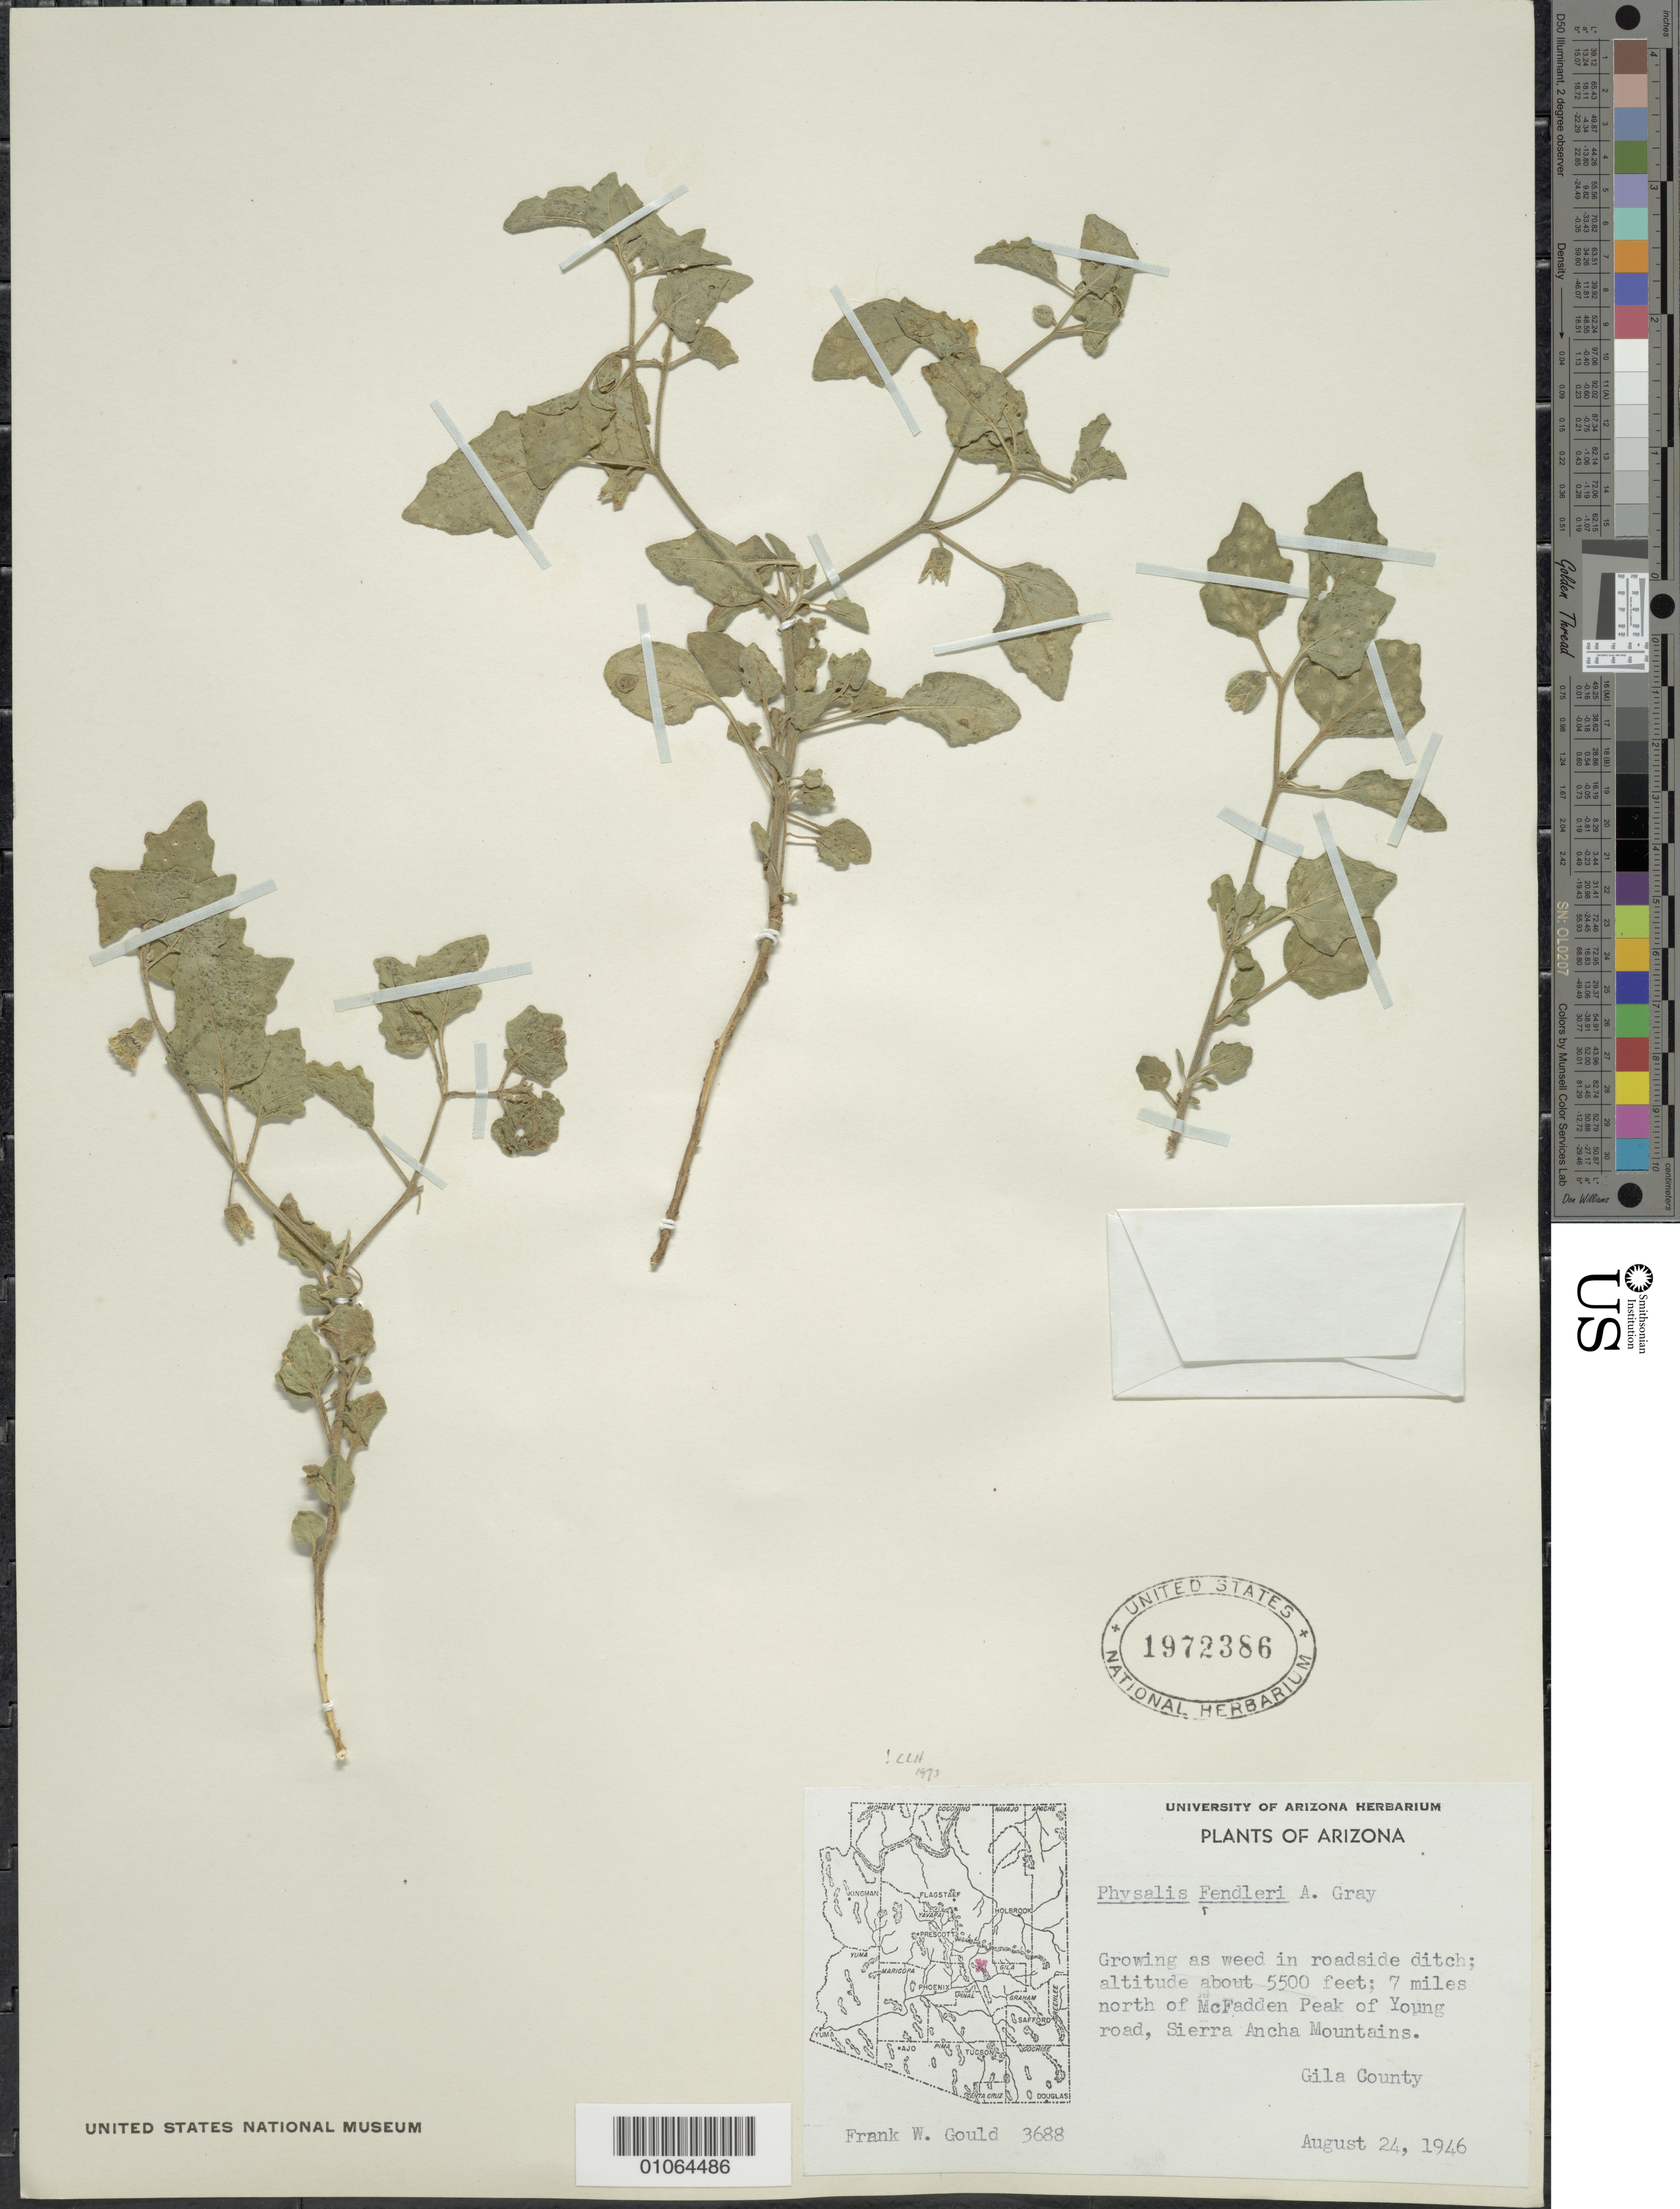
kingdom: Plantae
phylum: Tracheophyta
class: Magnoliopsida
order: Solanales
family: Solanaceae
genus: Physalis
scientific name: Physalis fendleri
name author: A. Gray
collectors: F. W. Gould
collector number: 3688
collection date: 1946-08-24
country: United States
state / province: Arizona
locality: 7 miles north of McFadden Peak of Young road, Sierra Ancha Mountains. Gila County.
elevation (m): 1676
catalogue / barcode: US 1972386